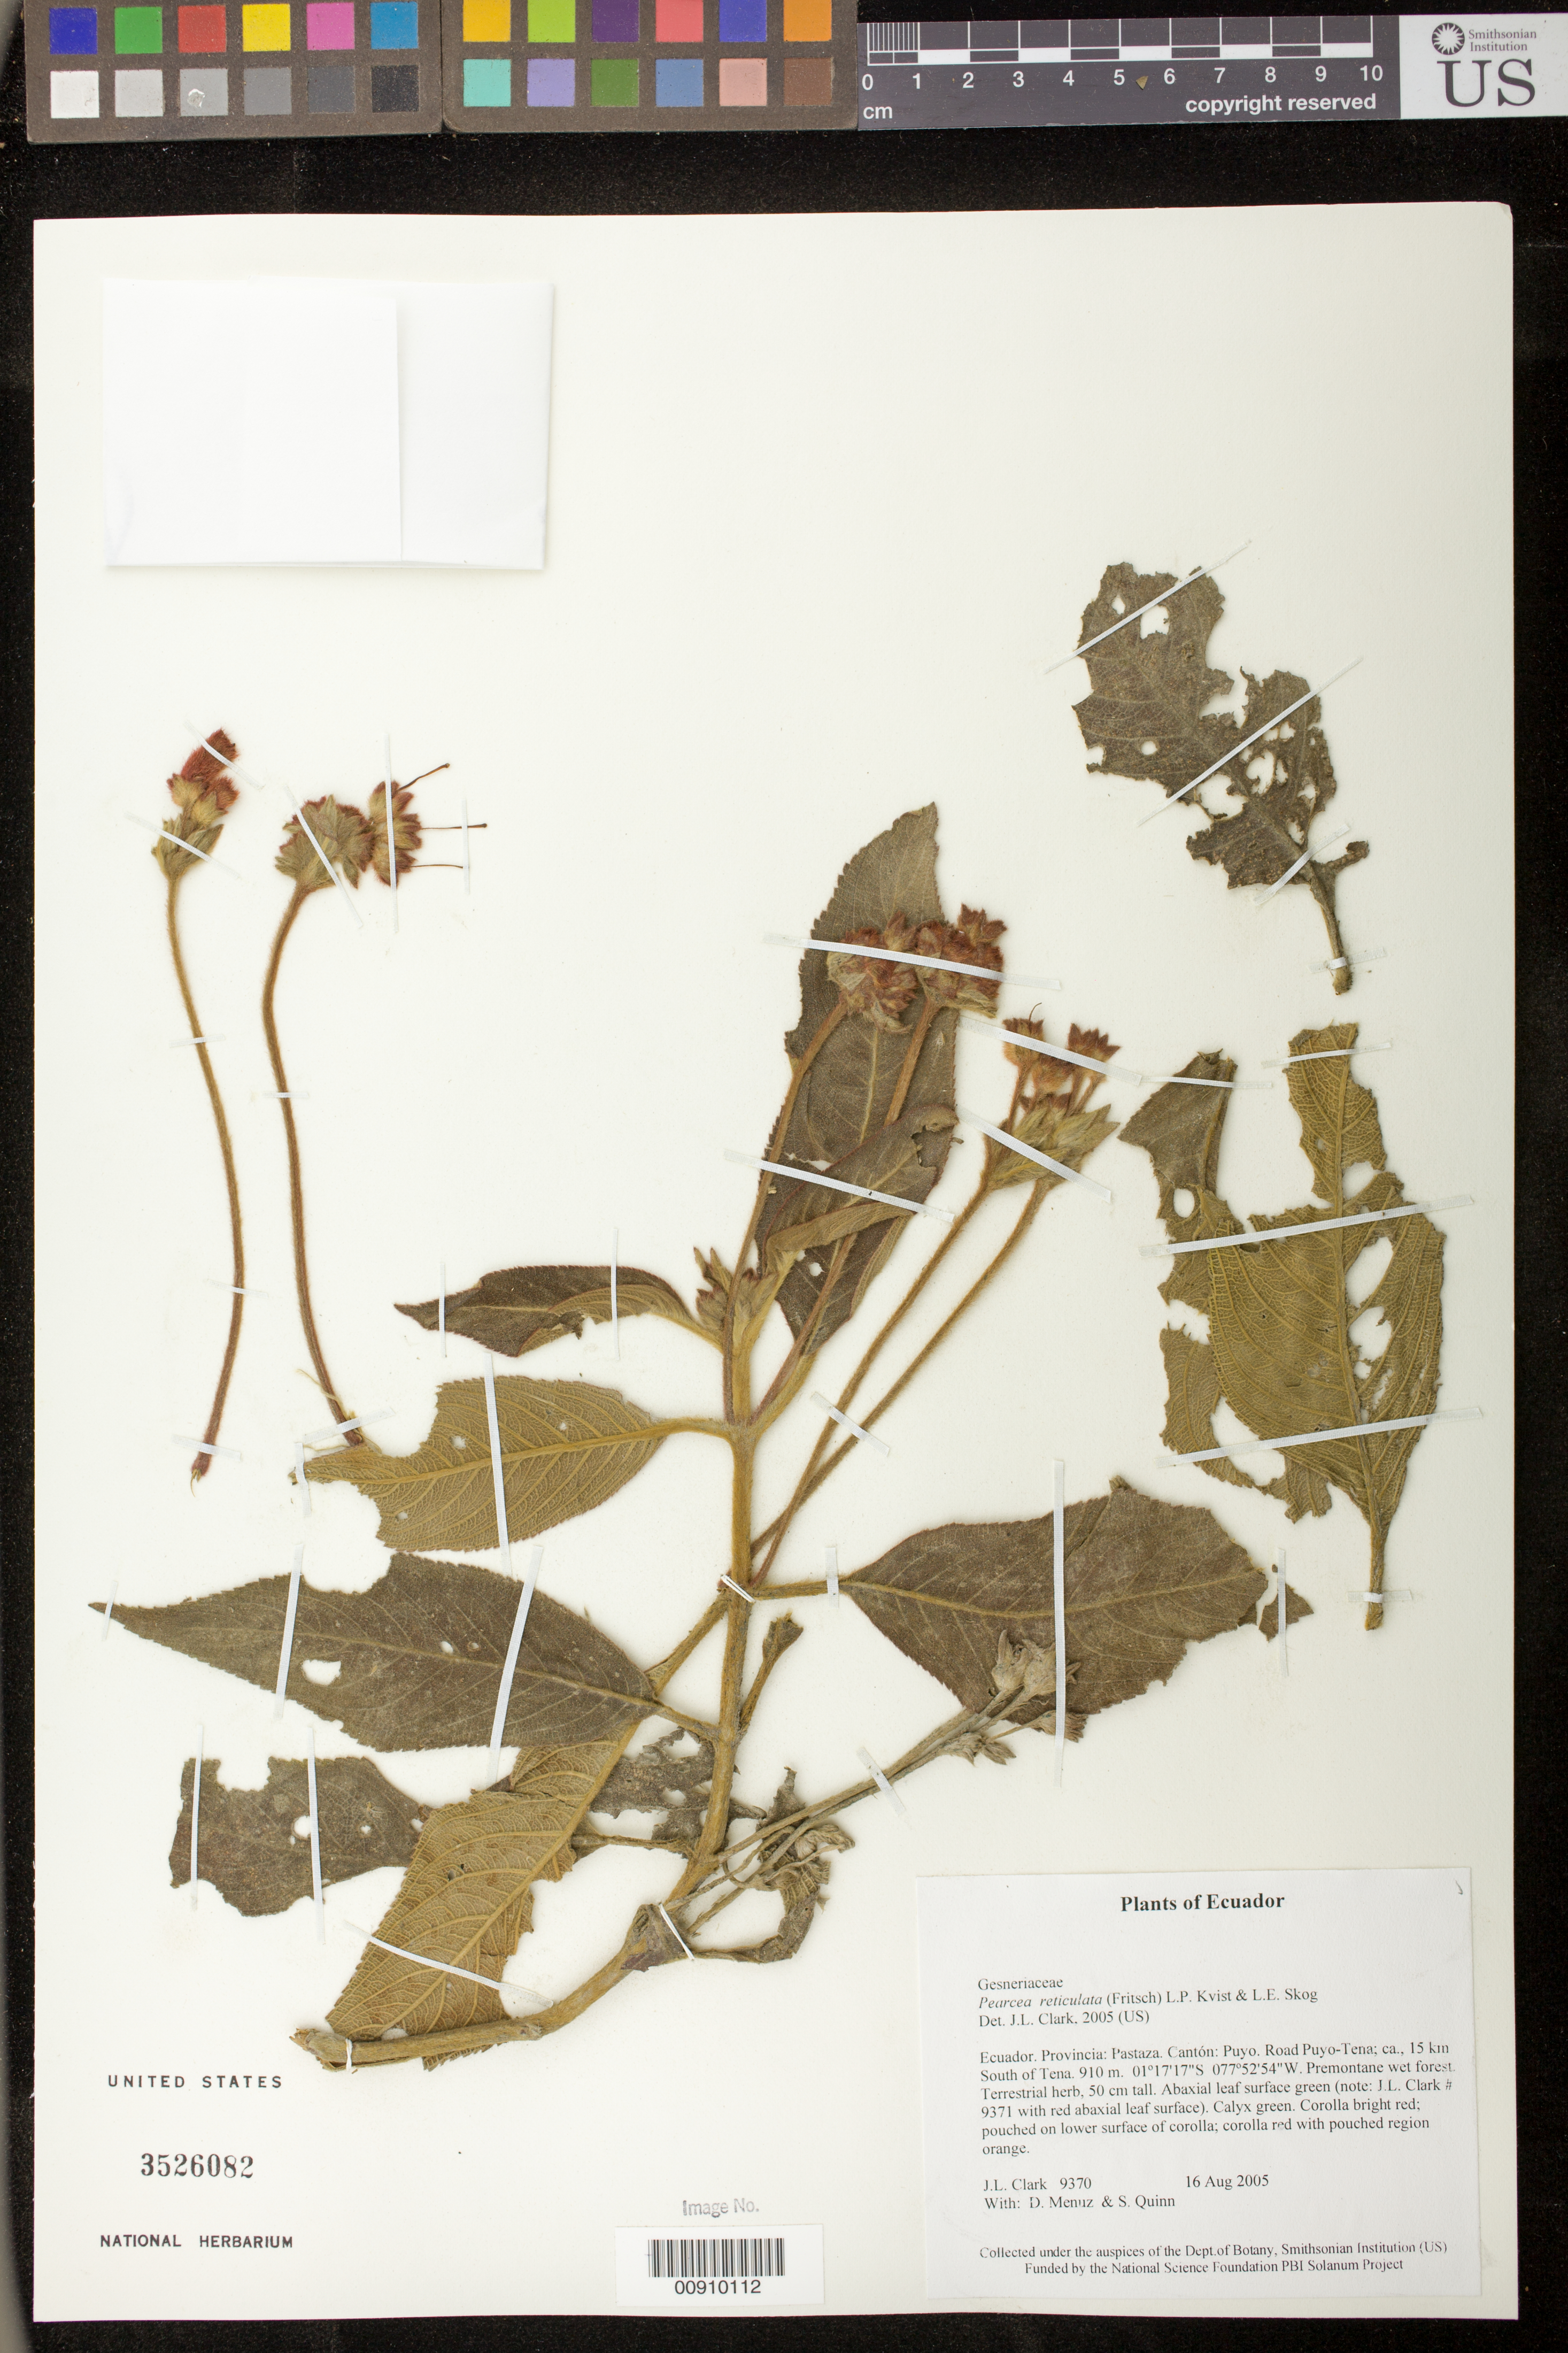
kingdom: Plantae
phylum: Tracheophyta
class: Magnoliopsida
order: Lamiales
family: Gesneriaceae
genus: Pearcea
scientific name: Pearcea reticulata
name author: (Fritsch) L.P. Kvist & L.E. Skog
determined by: Clark, J. L., (SEL), The Marie Selby Botanical Garden (UNITED STATES)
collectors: J. L. Clark, D. Menuz & S. Quinn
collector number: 9370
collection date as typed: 16 Aug 2005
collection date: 2005-08-16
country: Ecuador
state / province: Pastaza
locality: Puyo. Road Puyo-Tena; ca., 15 km South of Tena.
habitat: Premontane wet forest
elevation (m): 910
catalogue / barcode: US 3526082